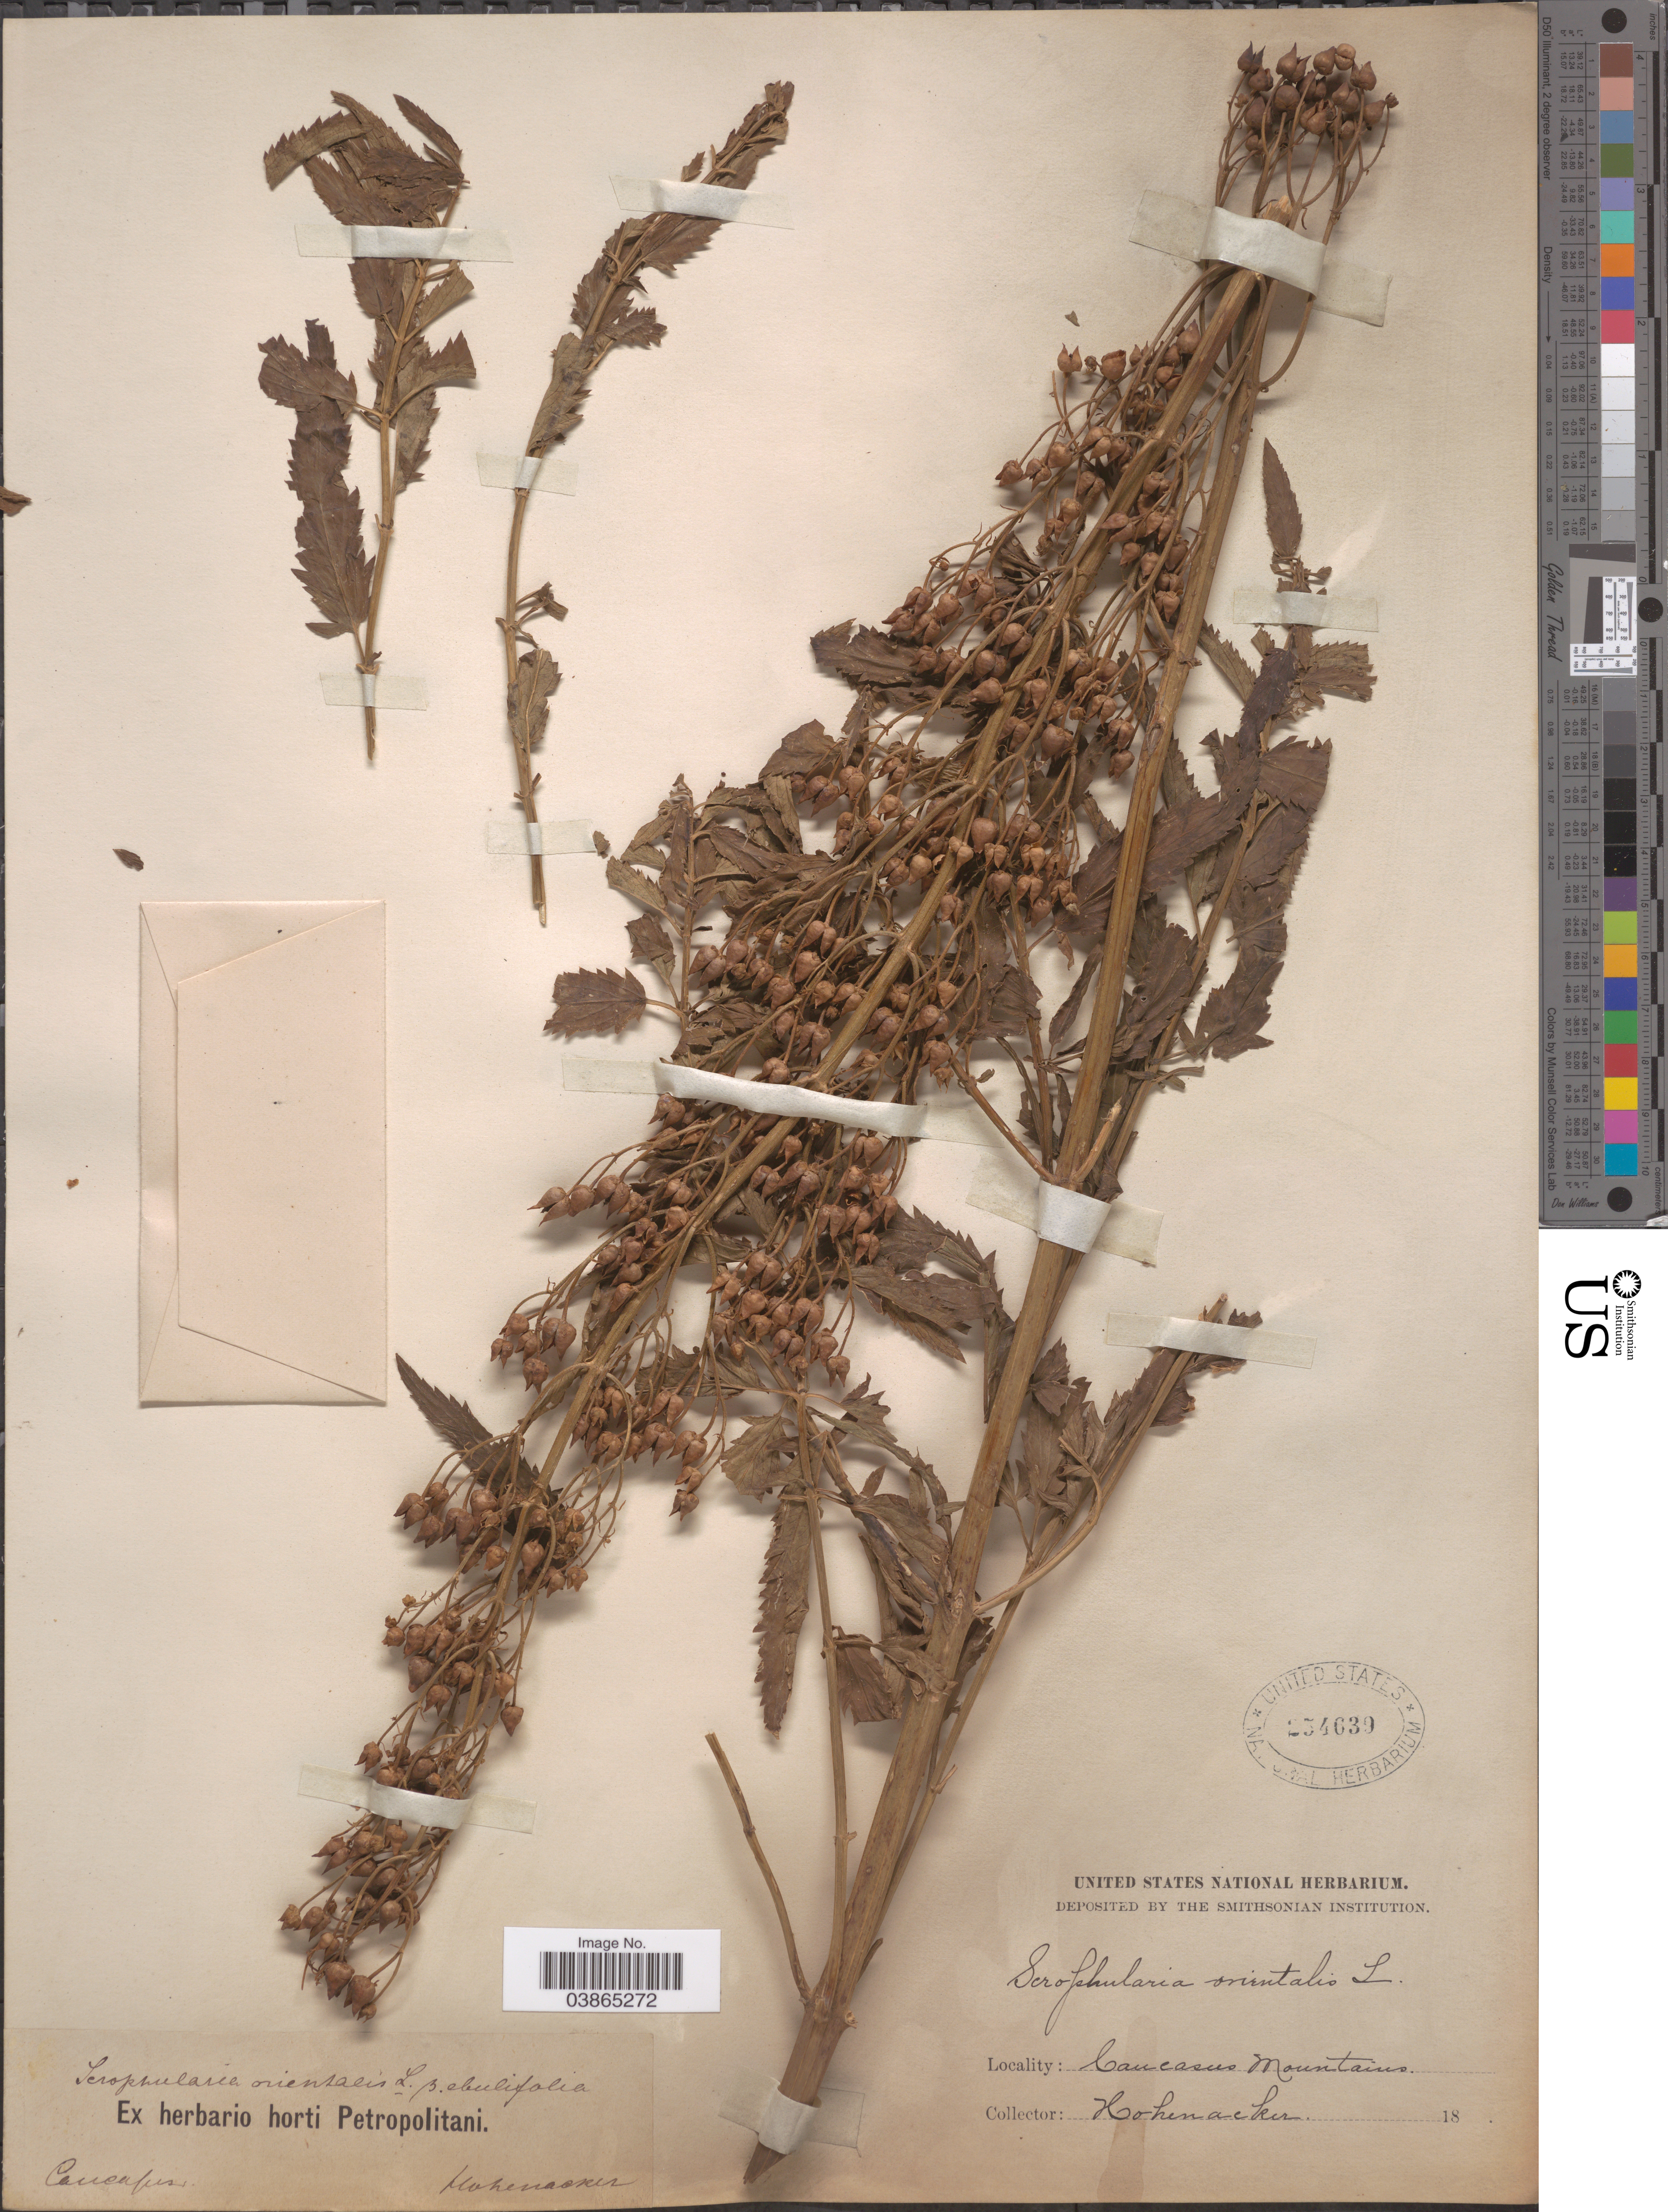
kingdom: Plantae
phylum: Tracheophyta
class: Magnoliopsida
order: Lamiales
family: Scrophulariaceae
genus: Scrophularia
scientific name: Scrophularia orientalis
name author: L.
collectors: Hohenacker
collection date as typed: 18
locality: Caucasus. Caucasus Mountains.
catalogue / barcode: US 254639